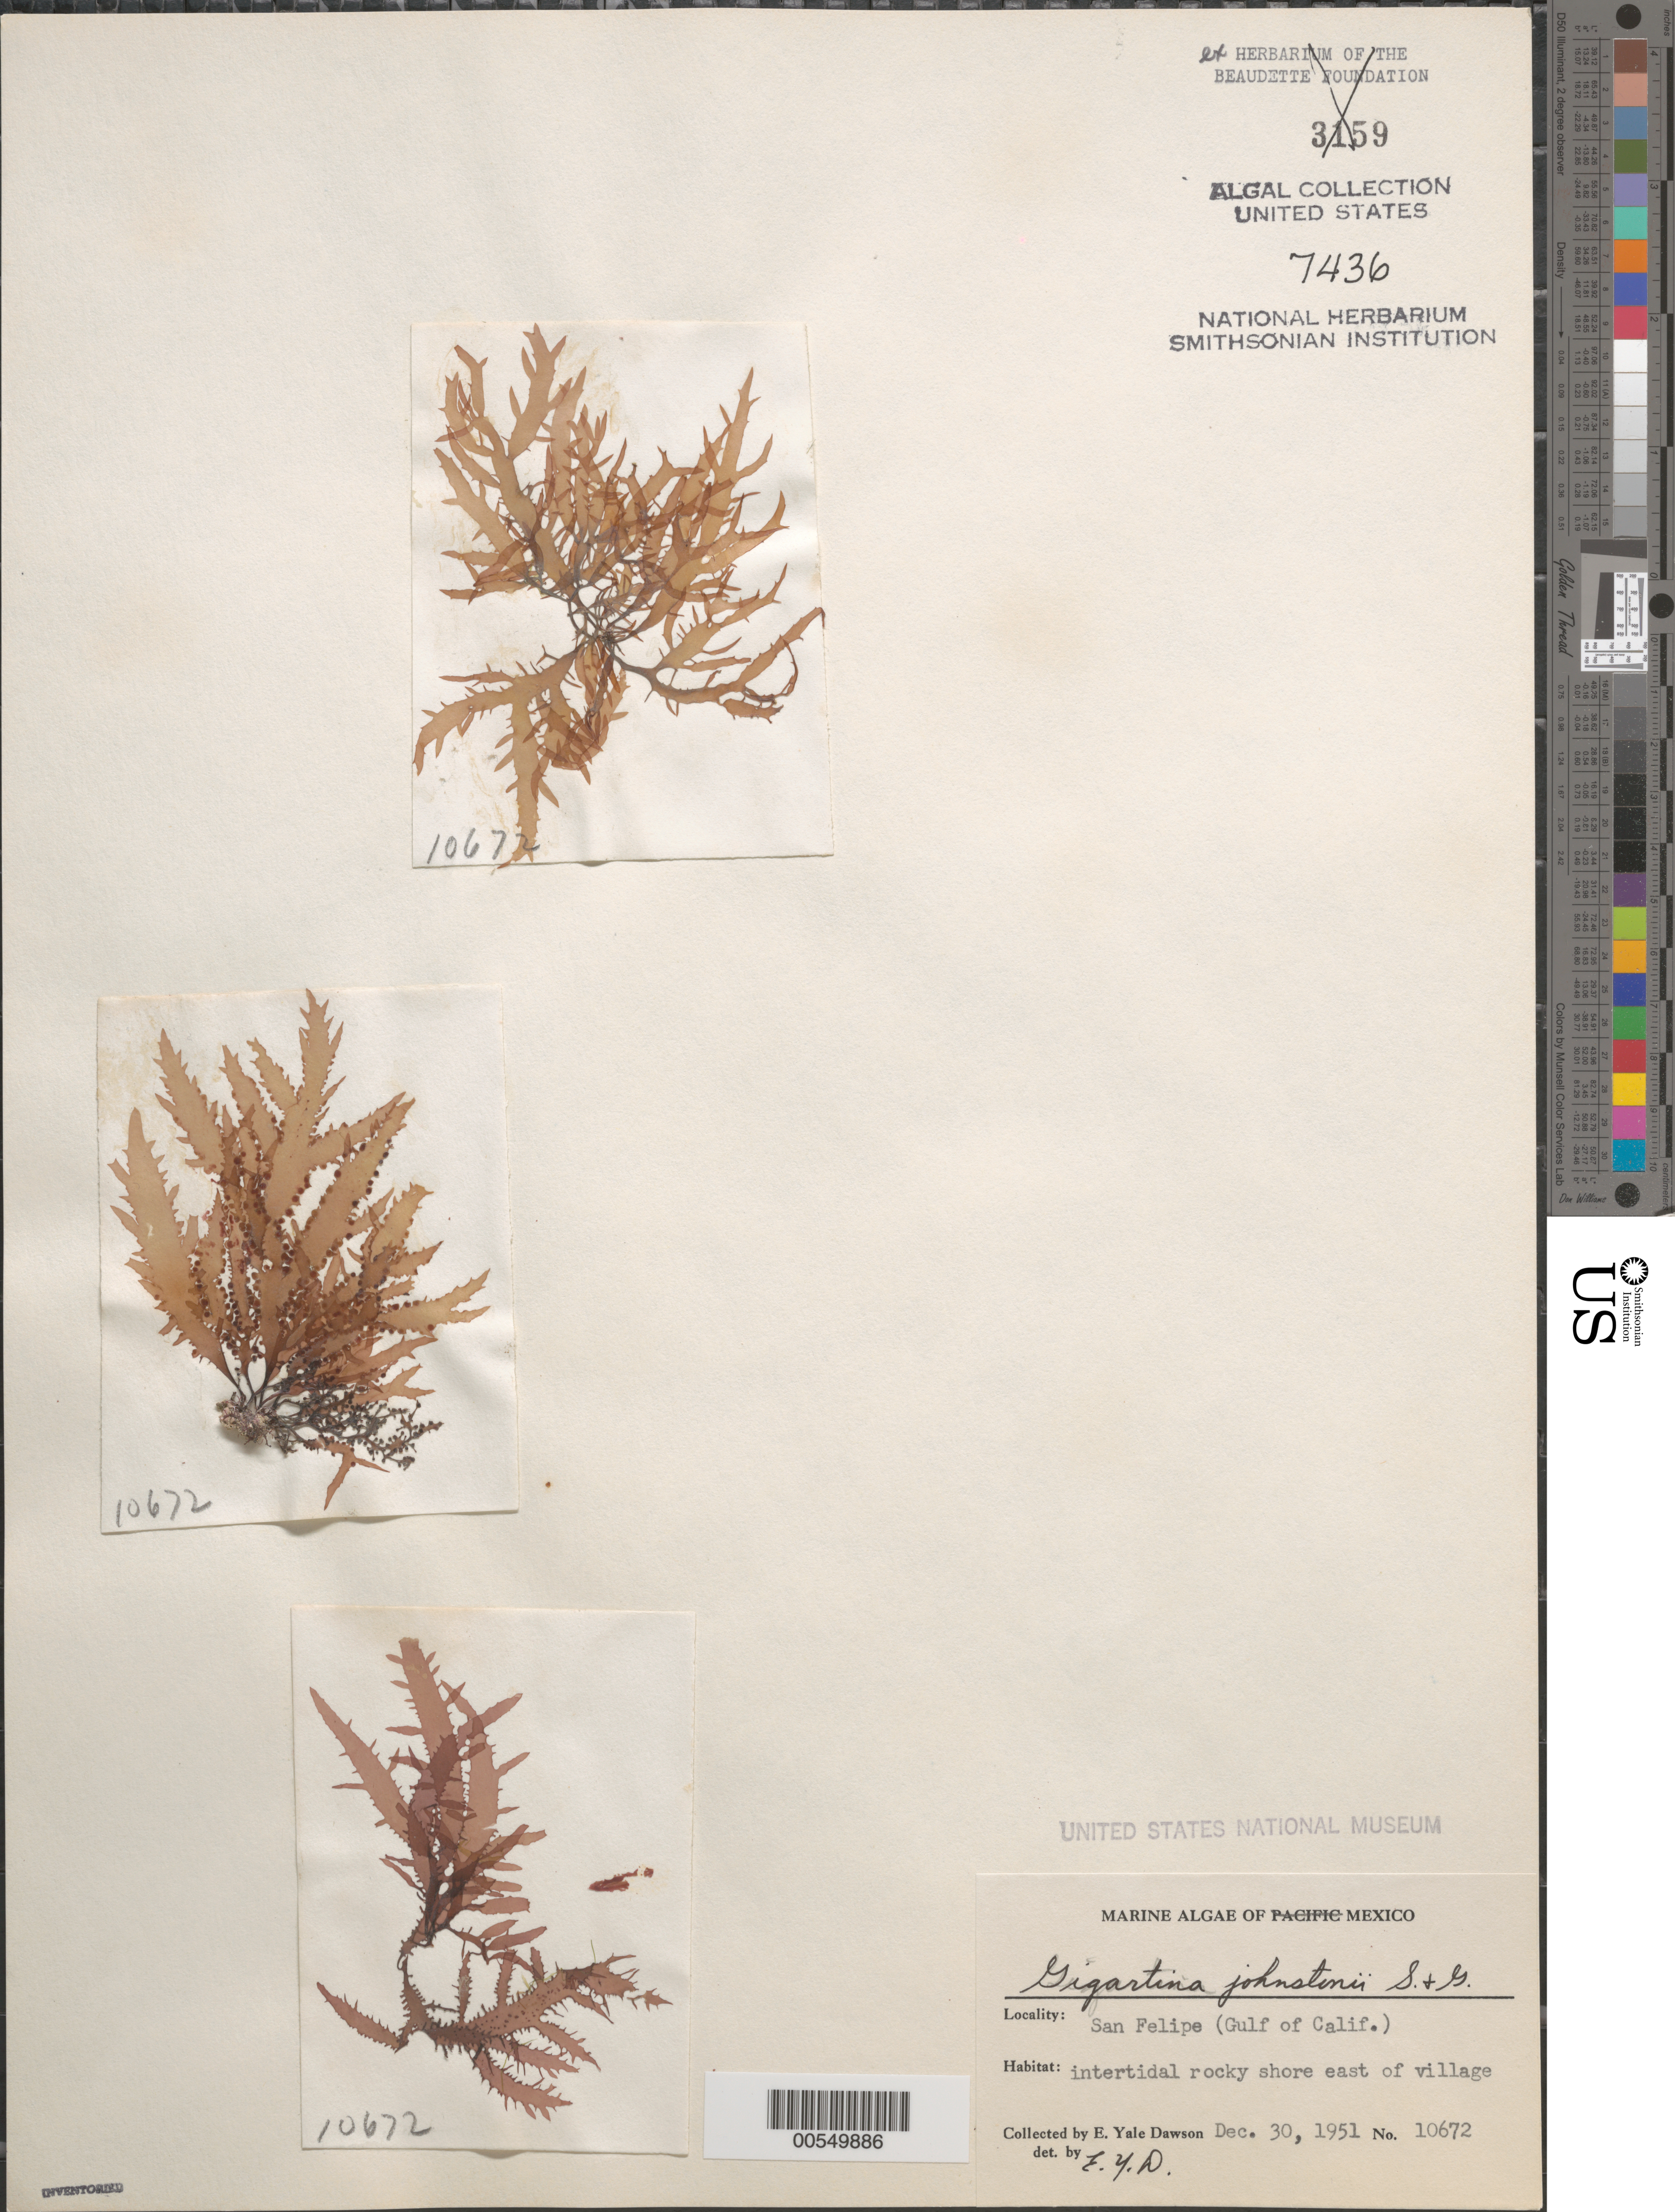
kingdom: Plantae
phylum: Rhodophyta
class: Florideophyceae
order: Gigartinales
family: Gigartinaceae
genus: Chondracanthus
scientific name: Chondracanthus squarrulosus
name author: (Setch. & N.L. Gardner) J.R. Hughey et al.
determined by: Algae name updating Project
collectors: E. Y. Dawson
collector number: EYD 10672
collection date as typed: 30 Dec 1951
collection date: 1951-12-30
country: Mexico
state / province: Baja California Norte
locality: East of San Felipe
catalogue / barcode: US 7436